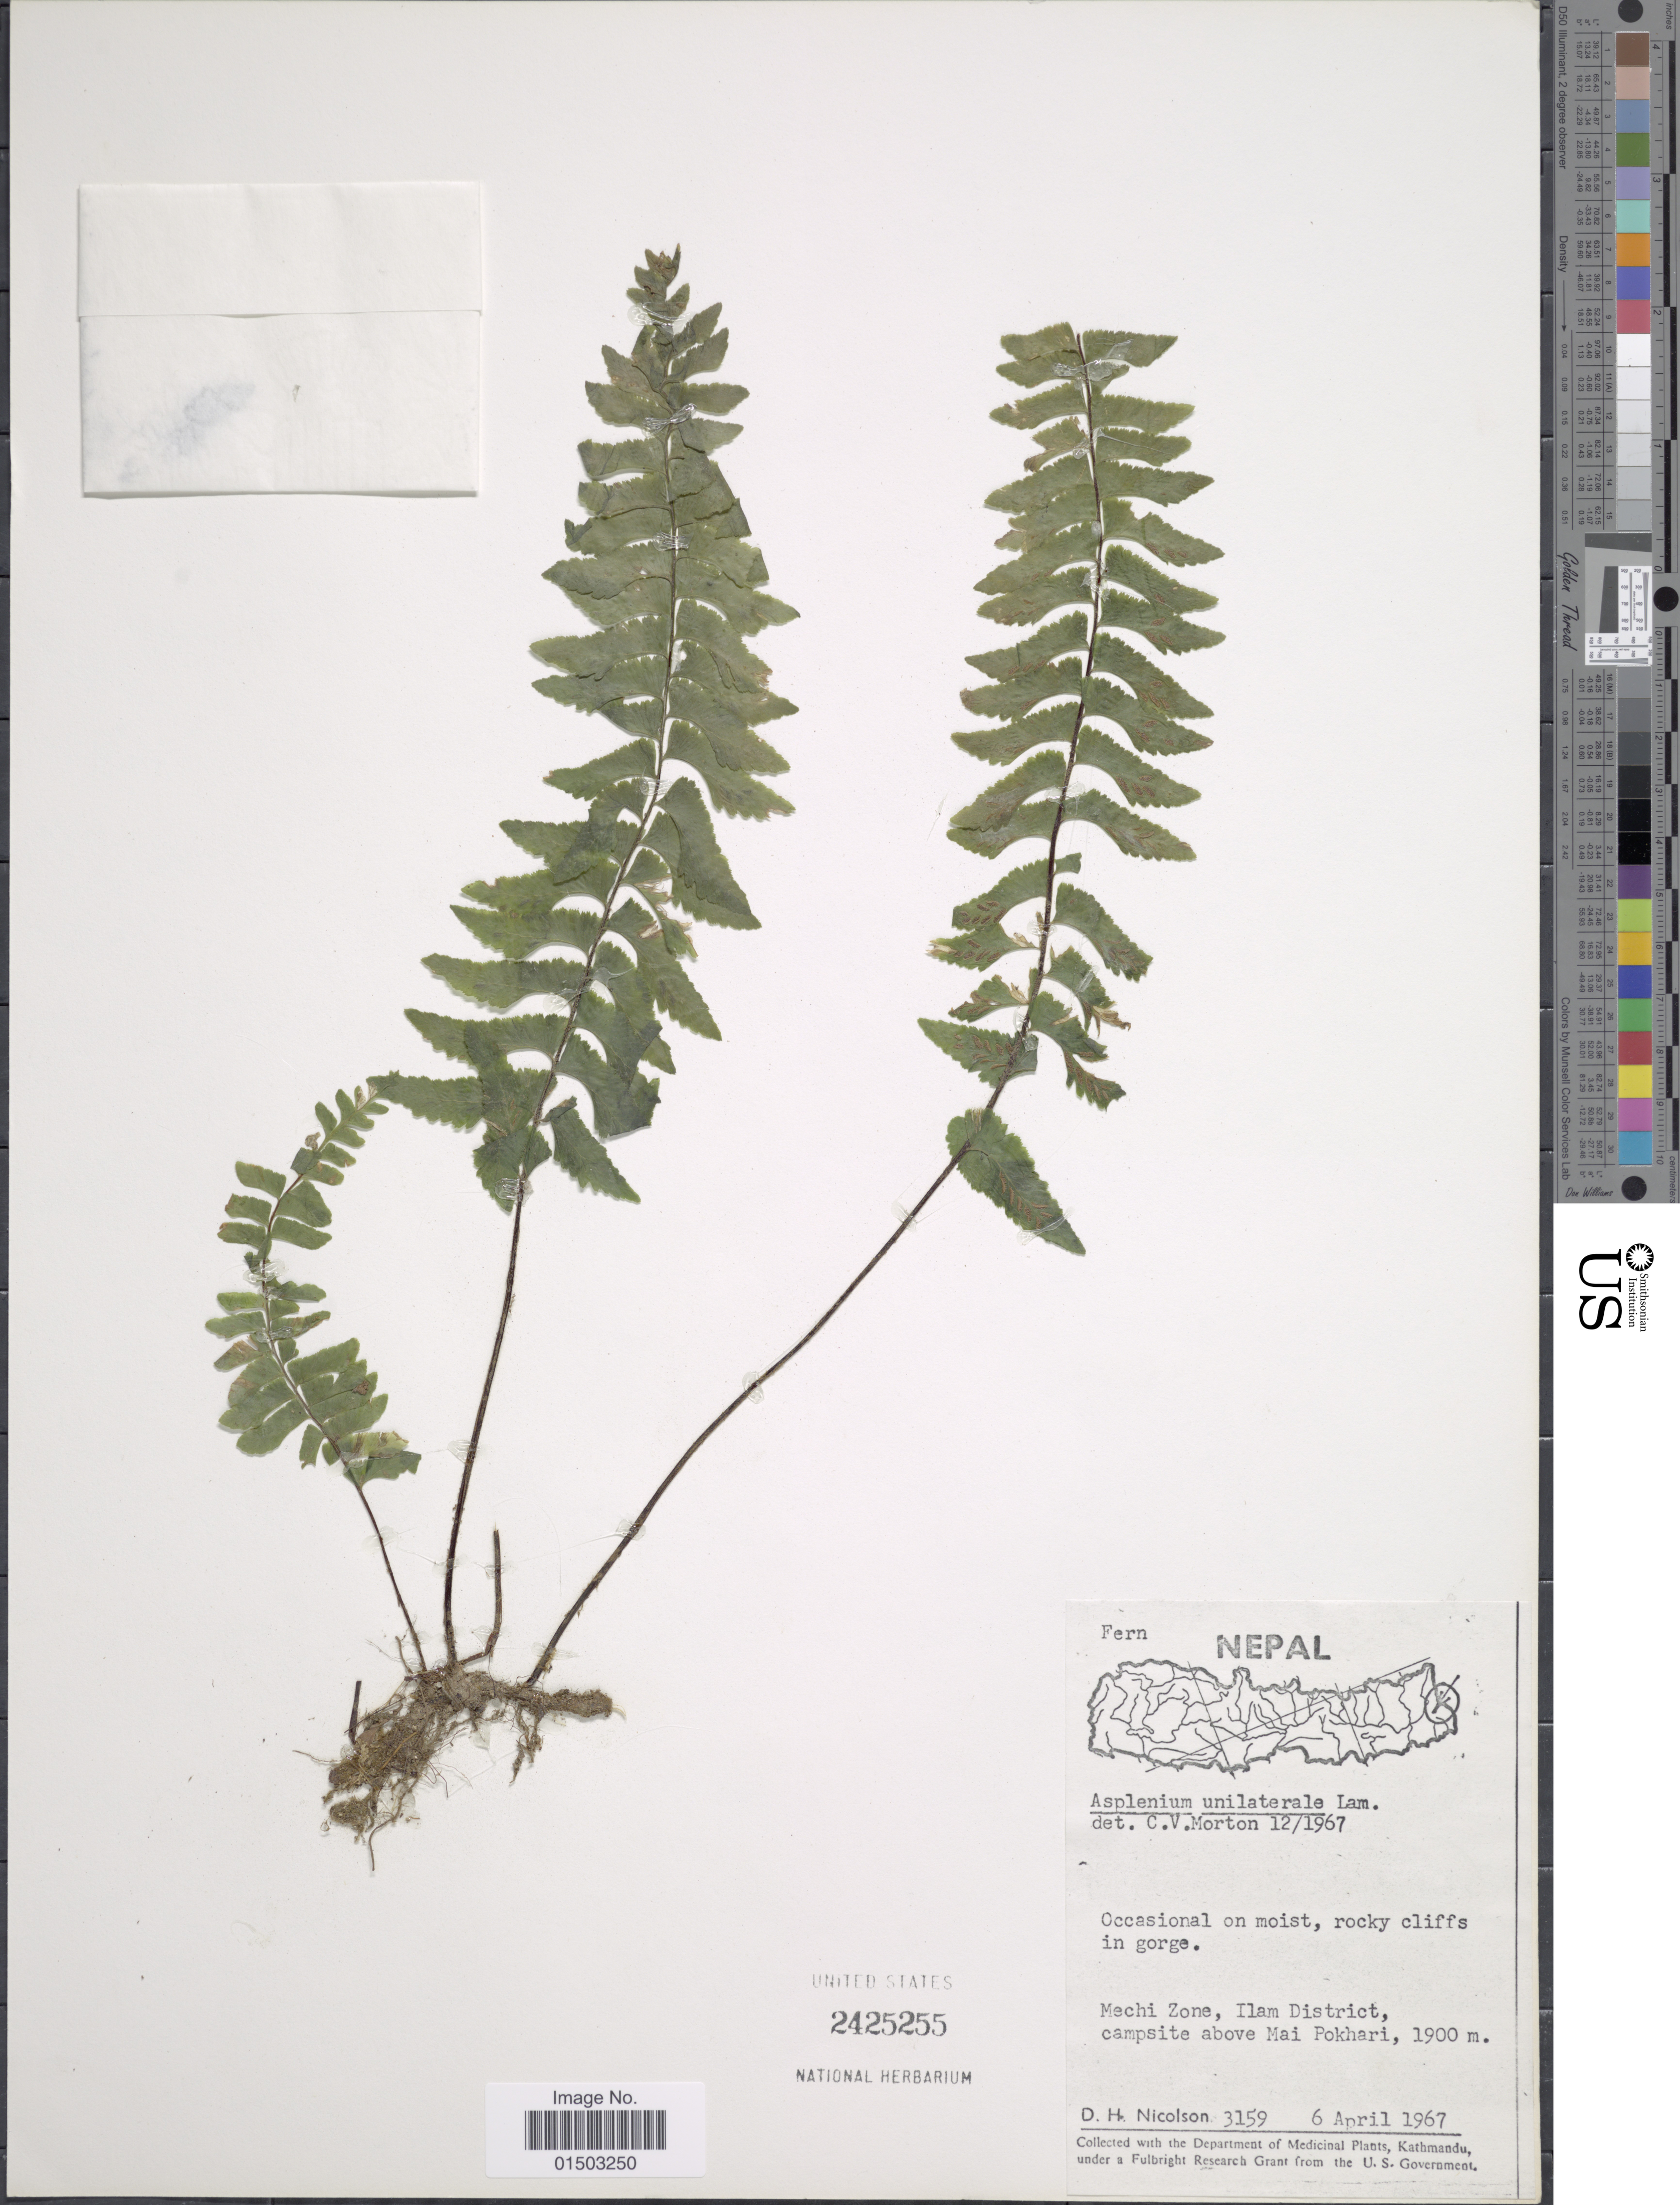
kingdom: Plantae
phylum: Tracheophyta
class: Polypodiopsida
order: Polypodiales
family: Aspleniaceae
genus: Hymenasplenium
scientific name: Hymenasplenium unilaterale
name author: (Lam.) Hayata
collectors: D. H. Nicolson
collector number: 3159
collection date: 1967-04-06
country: Nepal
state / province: Mechi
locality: Nepal. Mechi Zone,Ilam District, campsite above Mai Pokhari.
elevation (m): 1900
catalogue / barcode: US 2425255